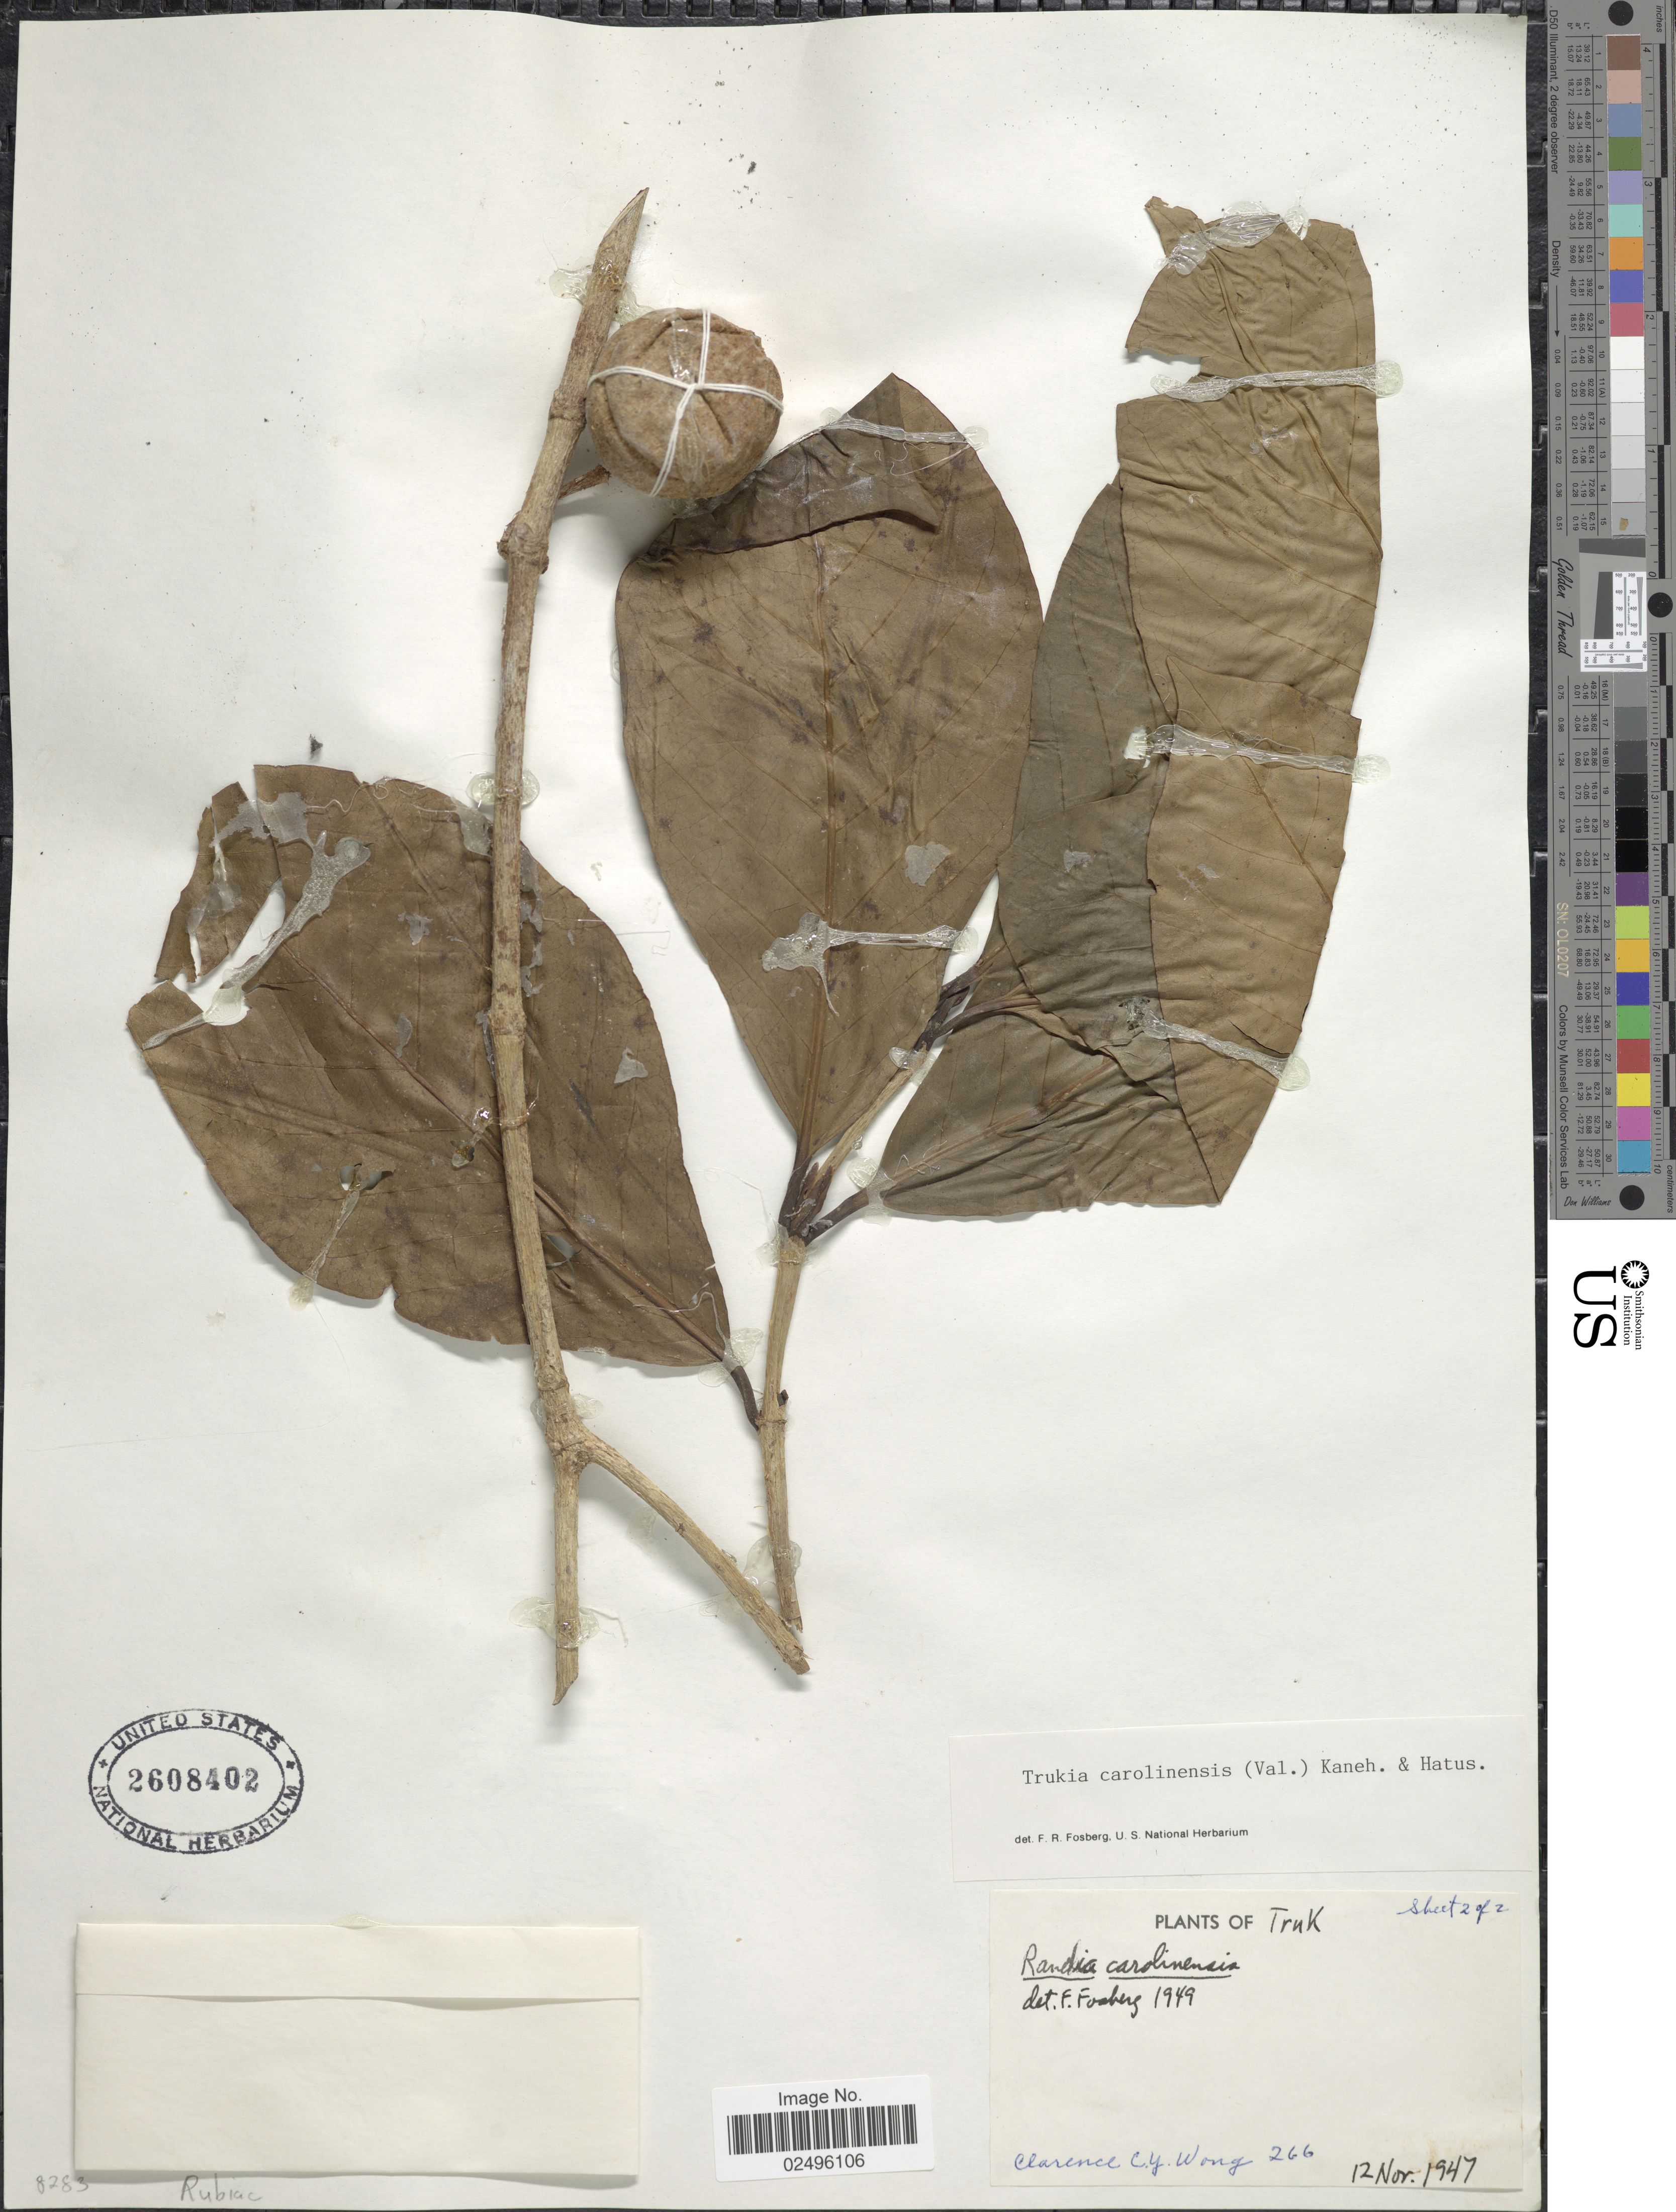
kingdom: Plantae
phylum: Tracheophyta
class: Magnoliopsida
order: Gentianales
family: Rubiaceae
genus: Trukia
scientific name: Trukia carolinensis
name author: (Valeton) Kaneh. & Hatus.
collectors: C. Y. C. Wong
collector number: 266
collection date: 1947-11-12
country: Micronesia, Federated States of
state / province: Truk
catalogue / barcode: US 2608402